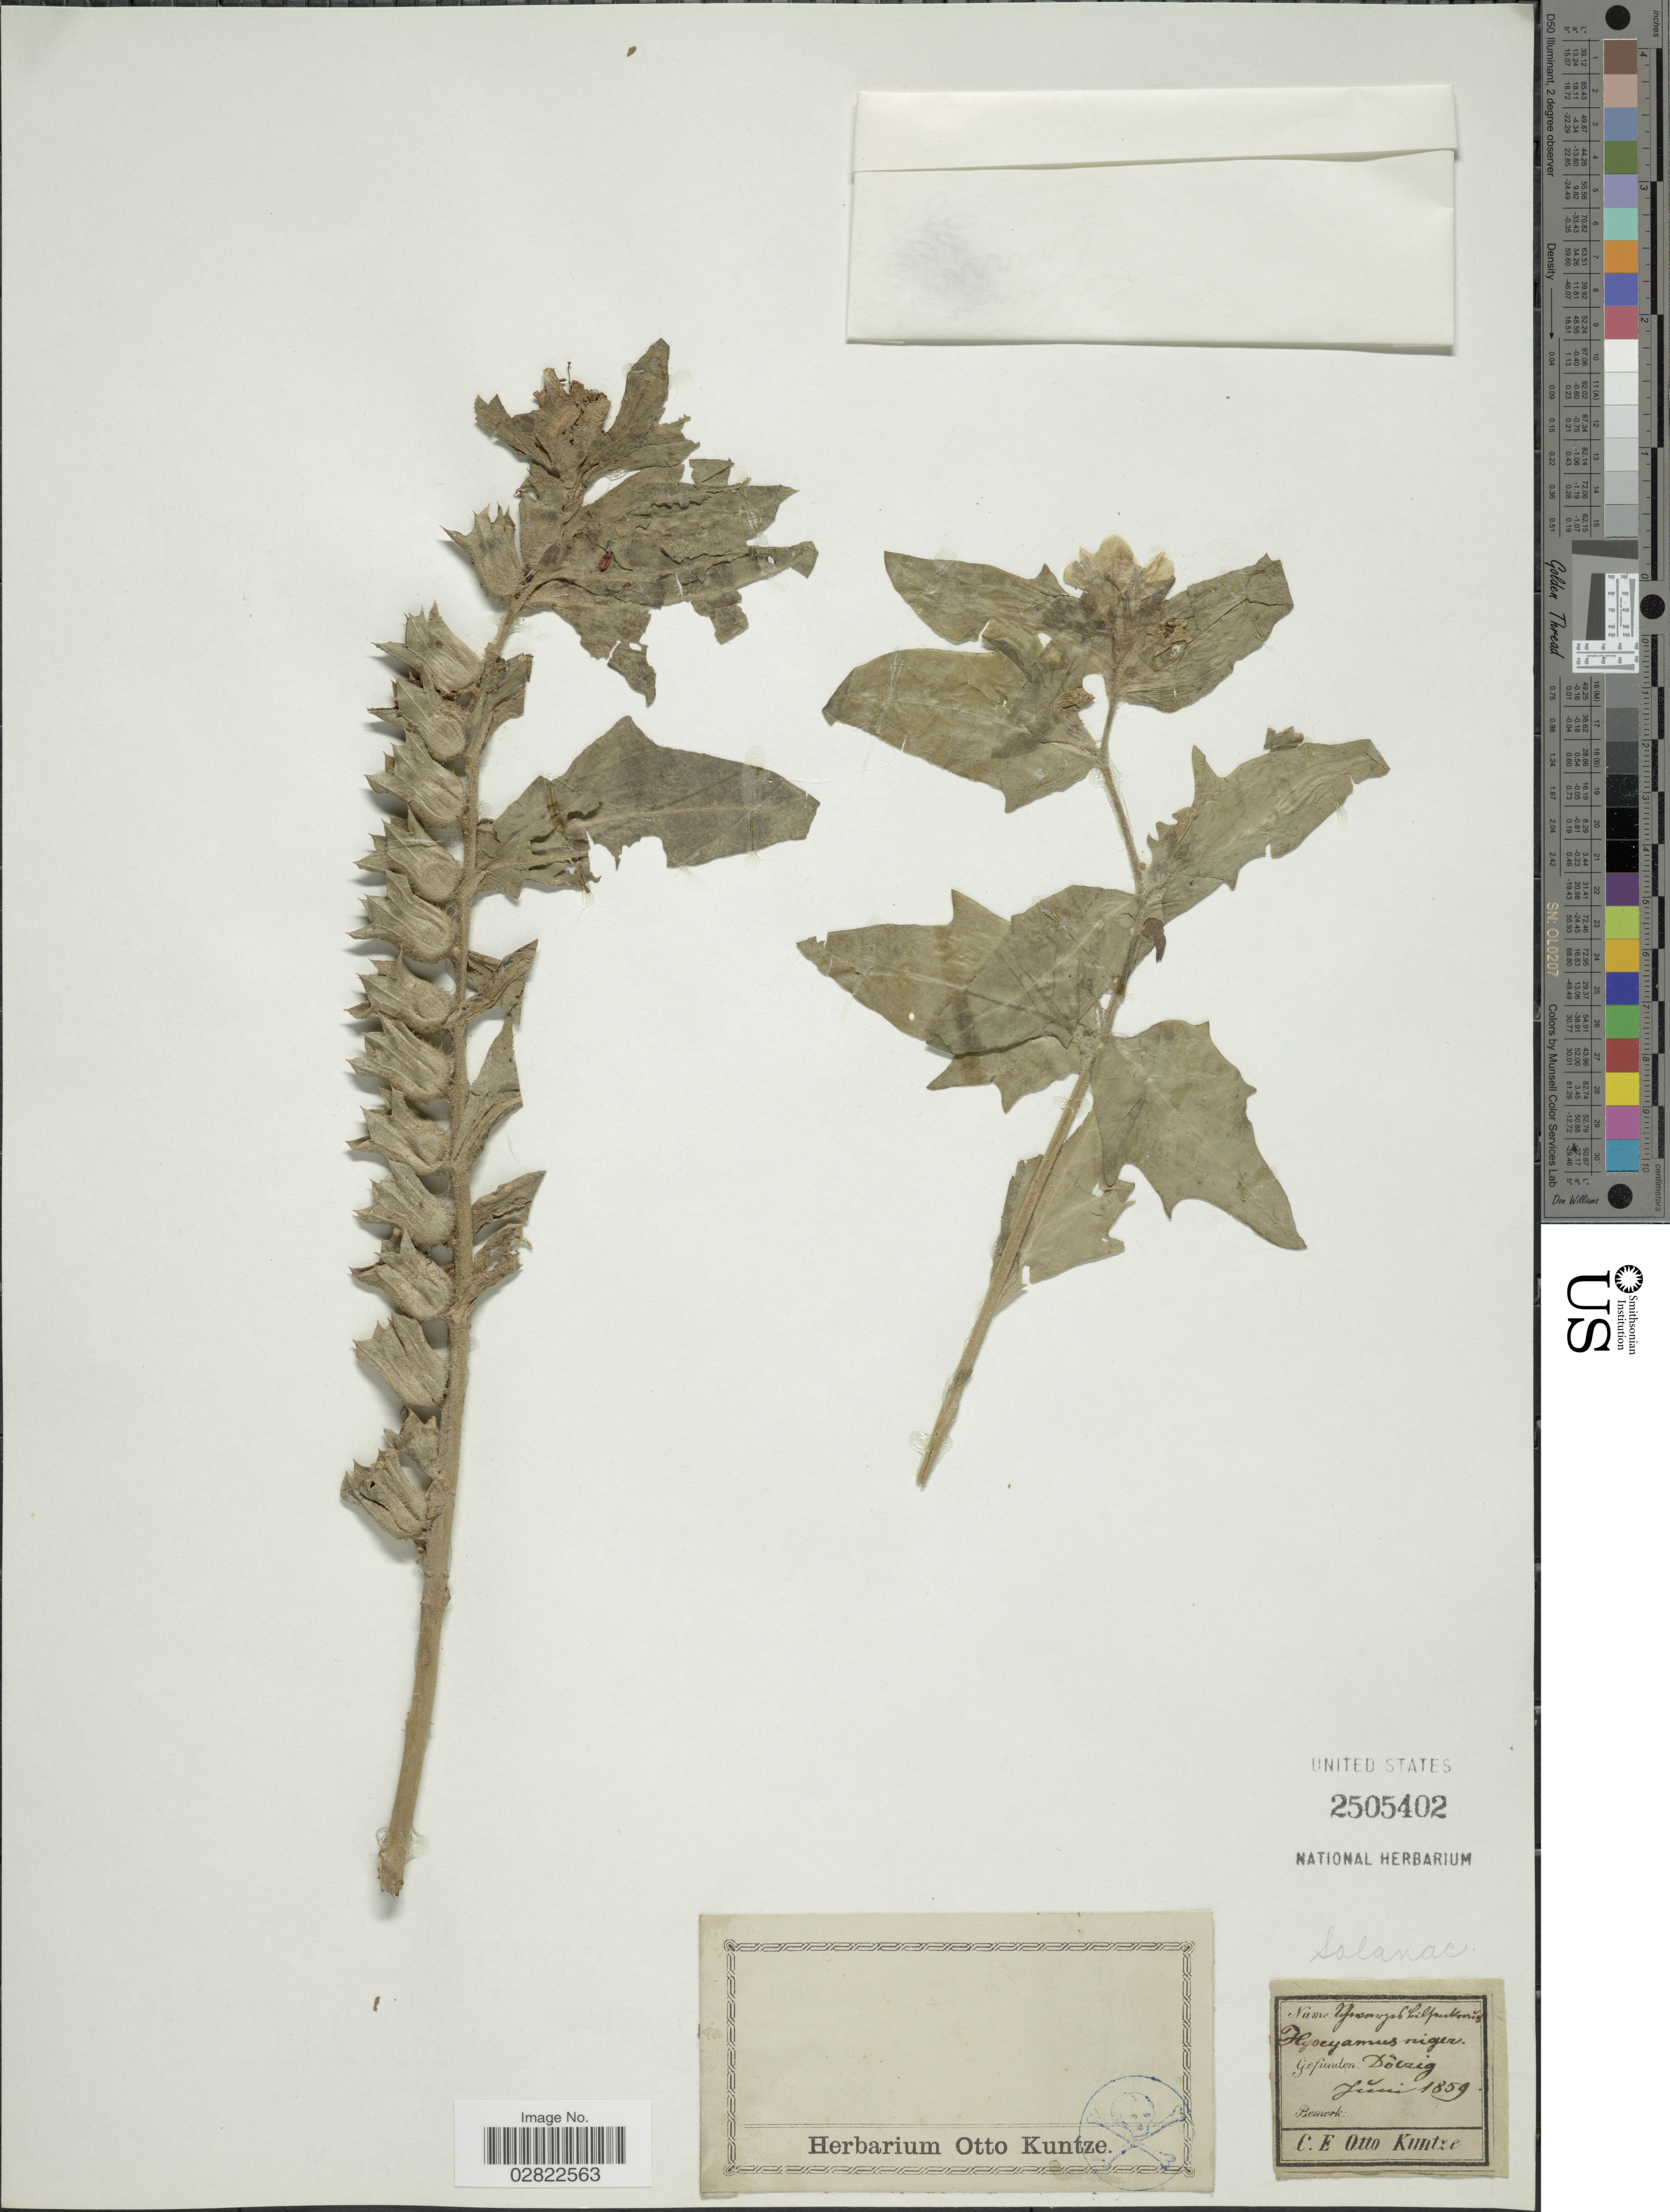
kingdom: Plantae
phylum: Tracheophyta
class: Magnoliopsida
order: Solanales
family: Solanaceae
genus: Hyoscyamus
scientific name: Hyoscyamus niger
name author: L.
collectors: C.E.O. Kuntze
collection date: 1859-06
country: Germany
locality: Dolzig.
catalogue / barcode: US 2505402